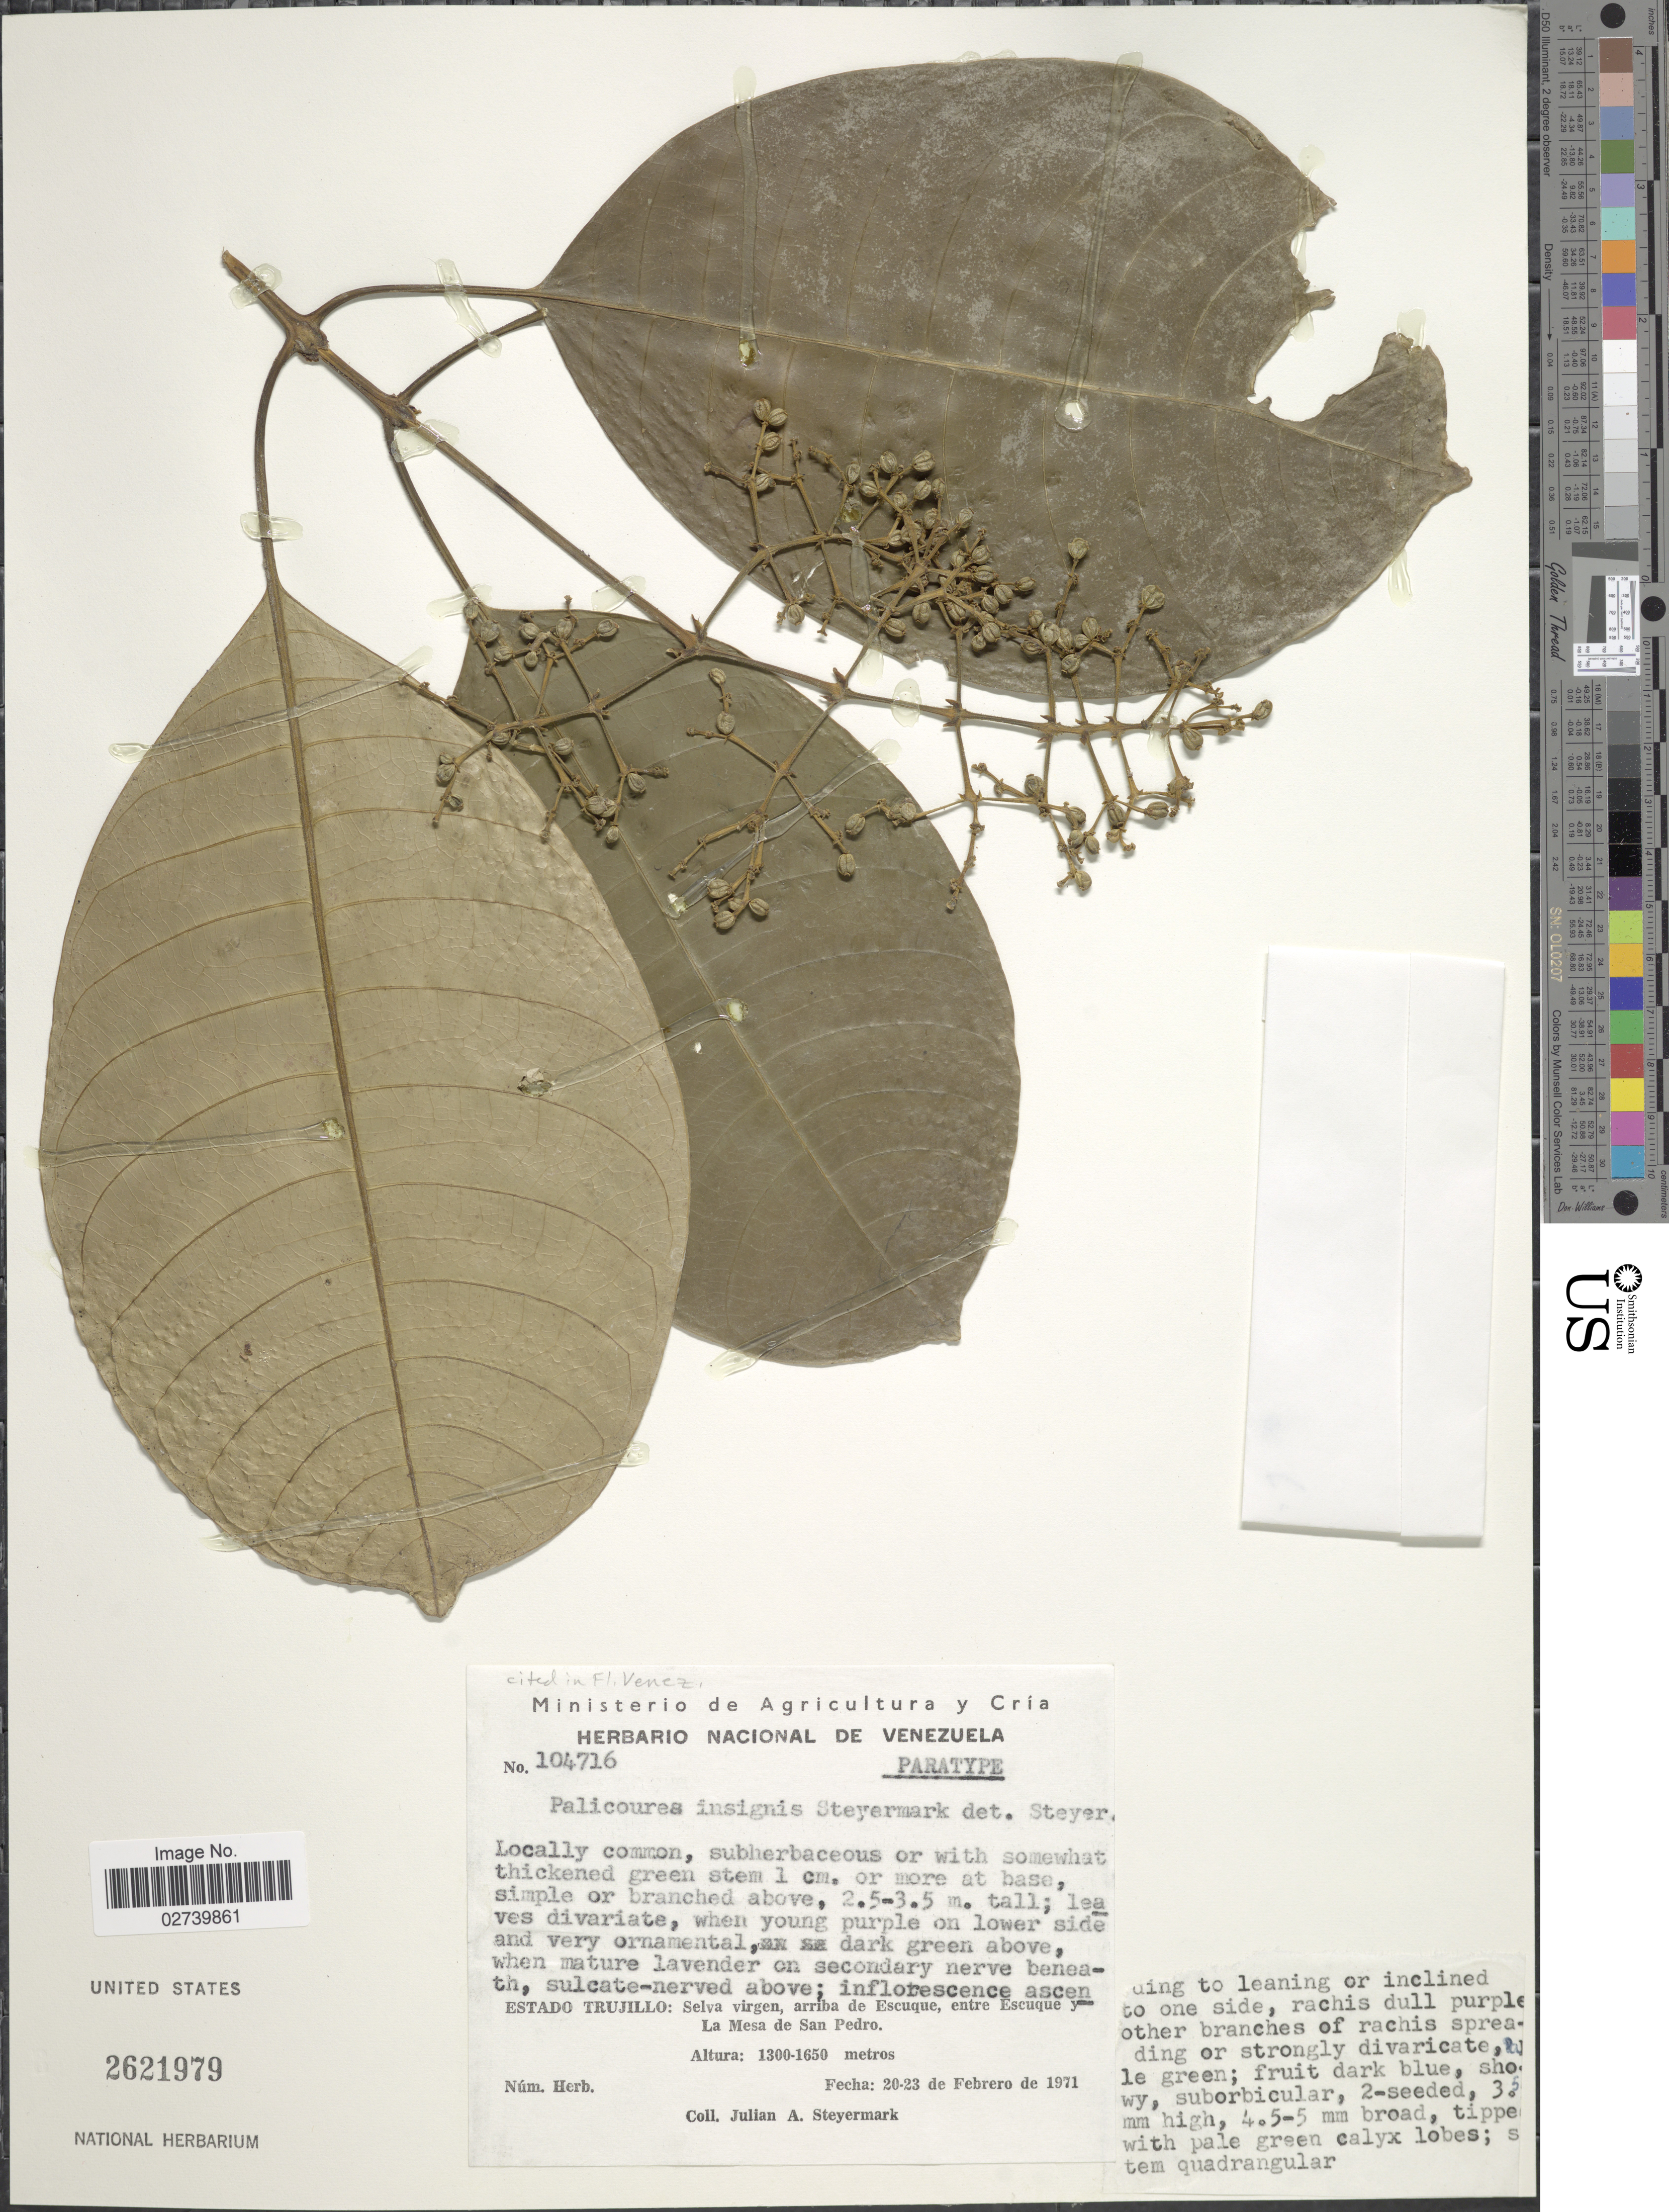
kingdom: Plantae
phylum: Tracheophyta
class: Magnoliopsida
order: Gentianales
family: Rubiaceae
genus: Palicourea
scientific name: Palicourea insignis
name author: Steyerm.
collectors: J. Steyermark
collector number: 104716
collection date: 1971-02-20/1971-02-23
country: Venezuela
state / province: Trujillo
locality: Selva virgen, arriba de Escuque, entre Escuque y La Mesa de San Pedro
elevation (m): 1300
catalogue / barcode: US 2621979